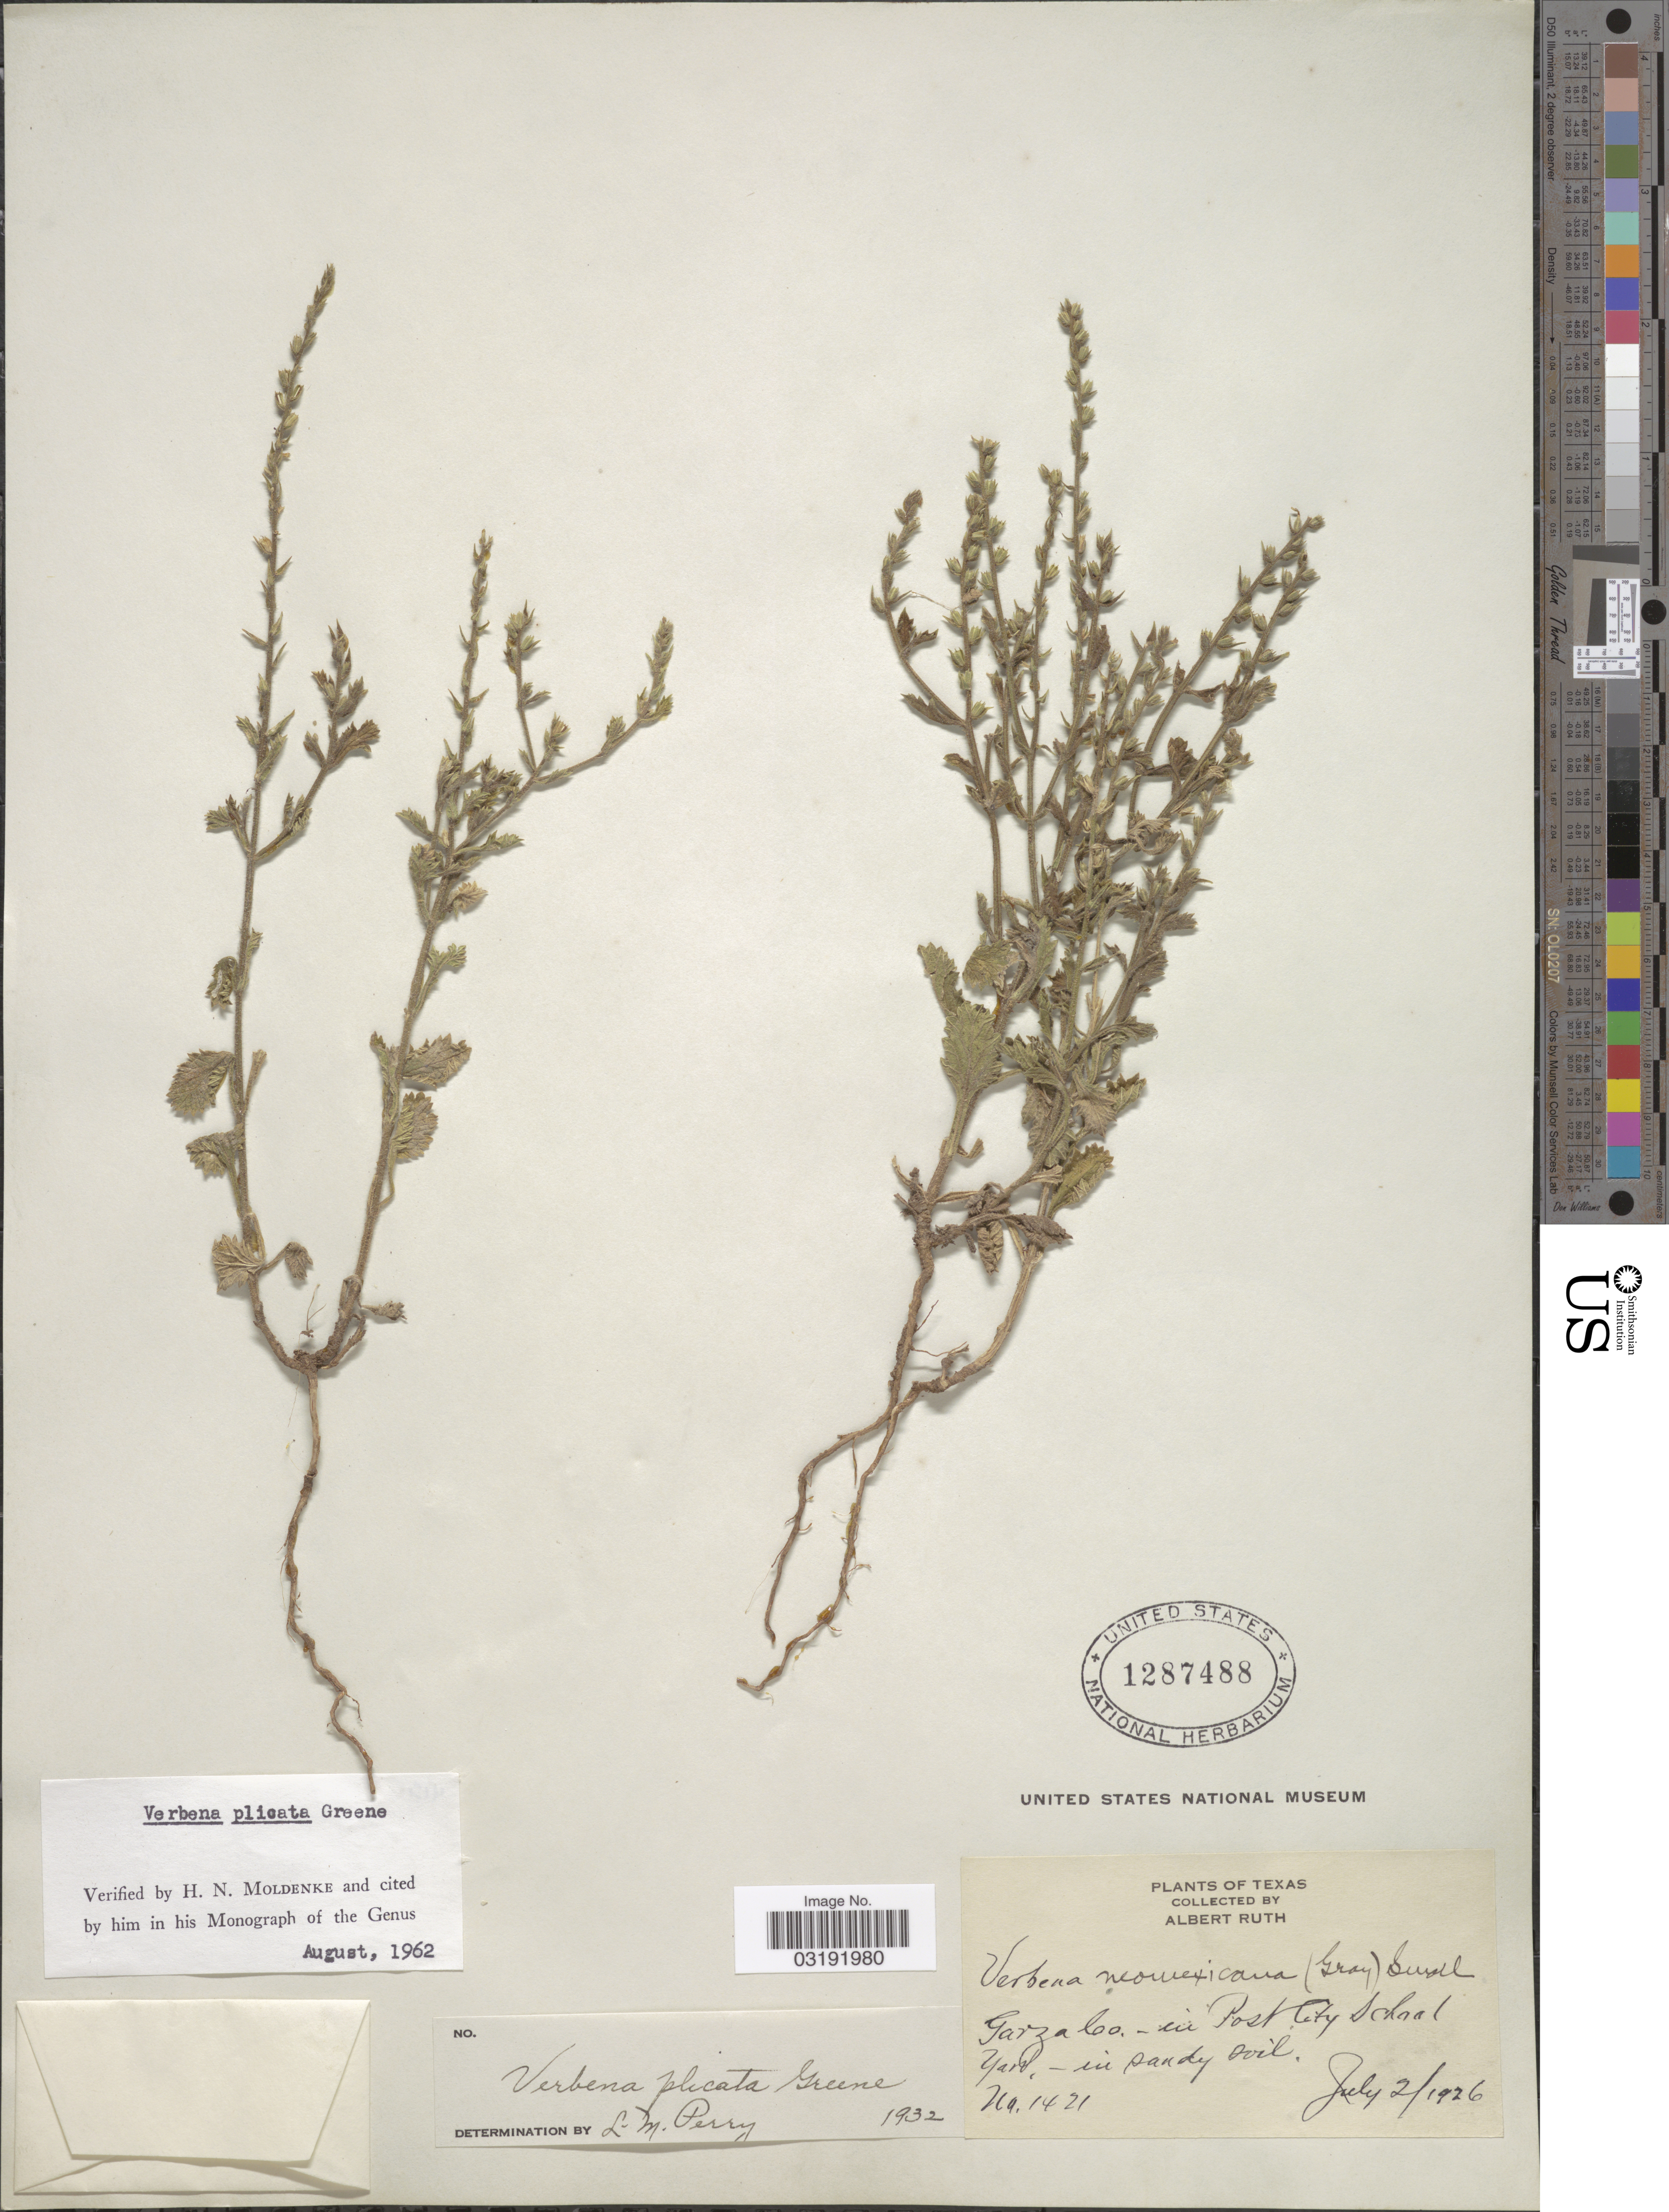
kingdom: Plantae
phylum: Tracheophyta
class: Magnoliopsida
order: Lamiales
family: Verbenaceae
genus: Verbena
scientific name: Verbena plicata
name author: Greene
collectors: A. Ruth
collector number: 1421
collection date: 1926-07-02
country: United States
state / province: Texas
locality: Garza Co - in Post City Schaal Yard.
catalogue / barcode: US 1287488